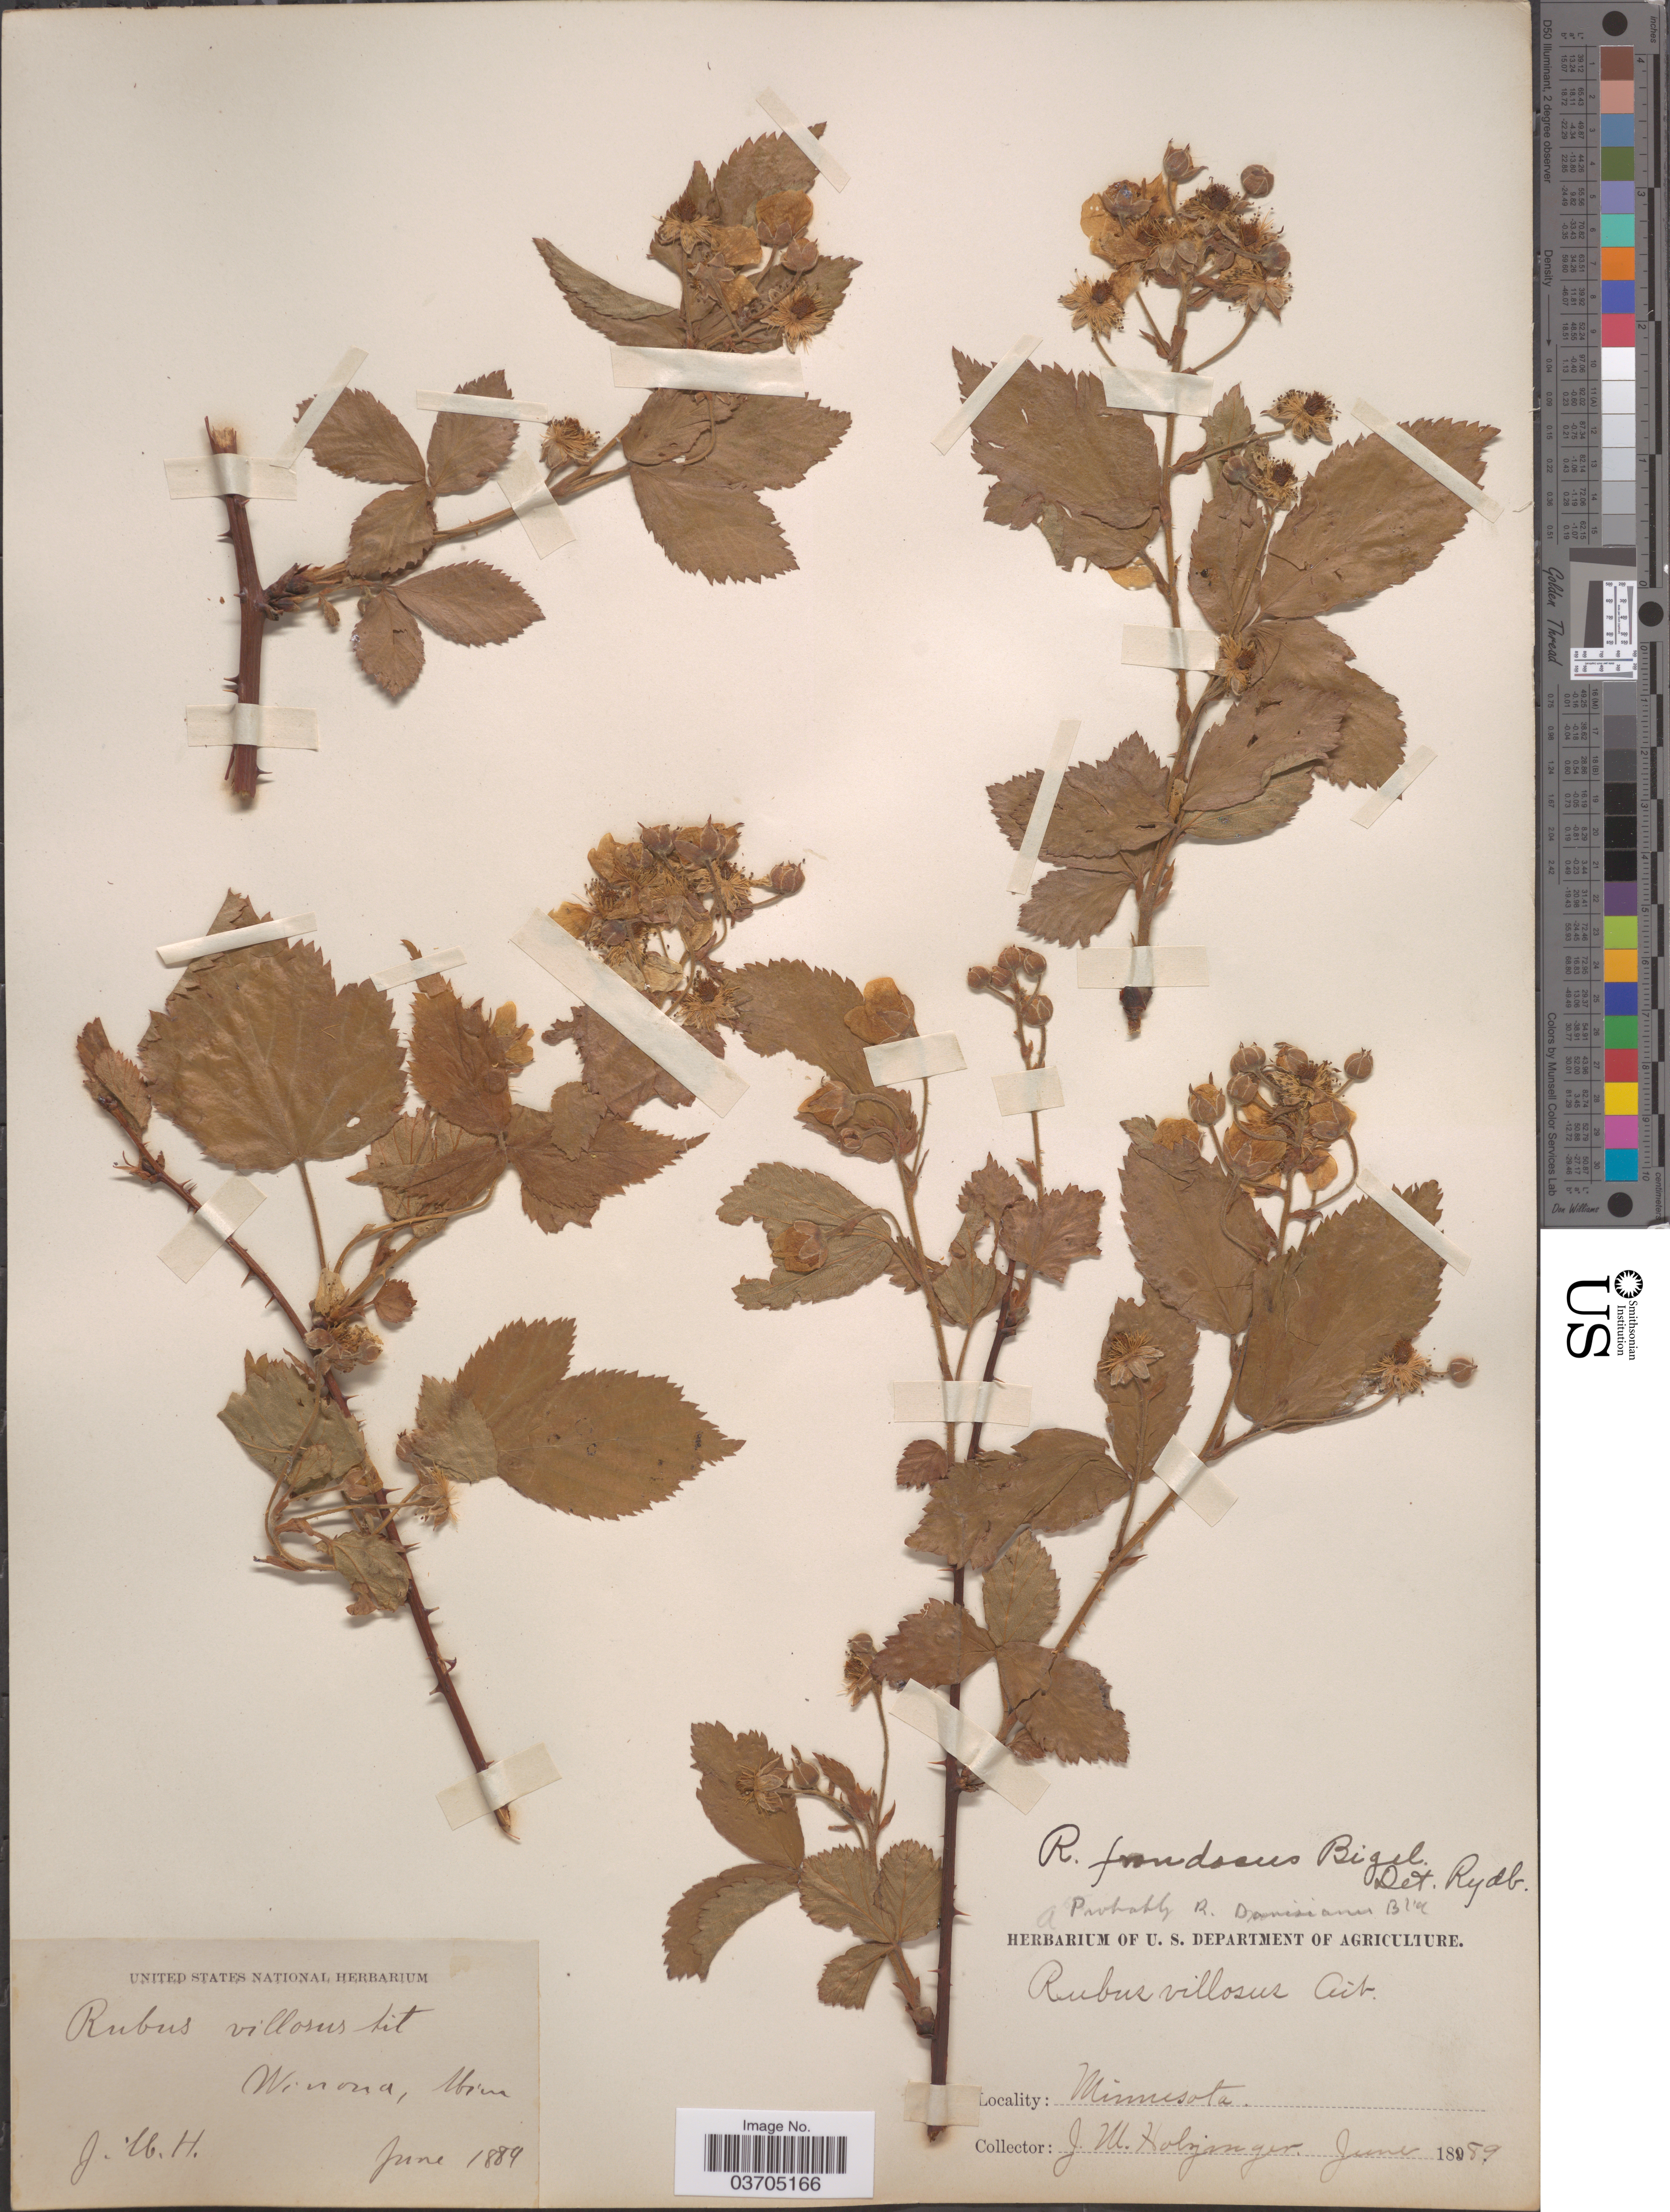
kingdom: Plantae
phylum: Tracheophyta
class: Magnoliopsida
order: Rosales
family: Rosaceae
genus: Rubus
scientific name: Rubus frondosus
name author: Bigelow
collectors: J. Halzinger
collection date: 1889-06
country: United States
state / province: Minnesota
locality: Winona.